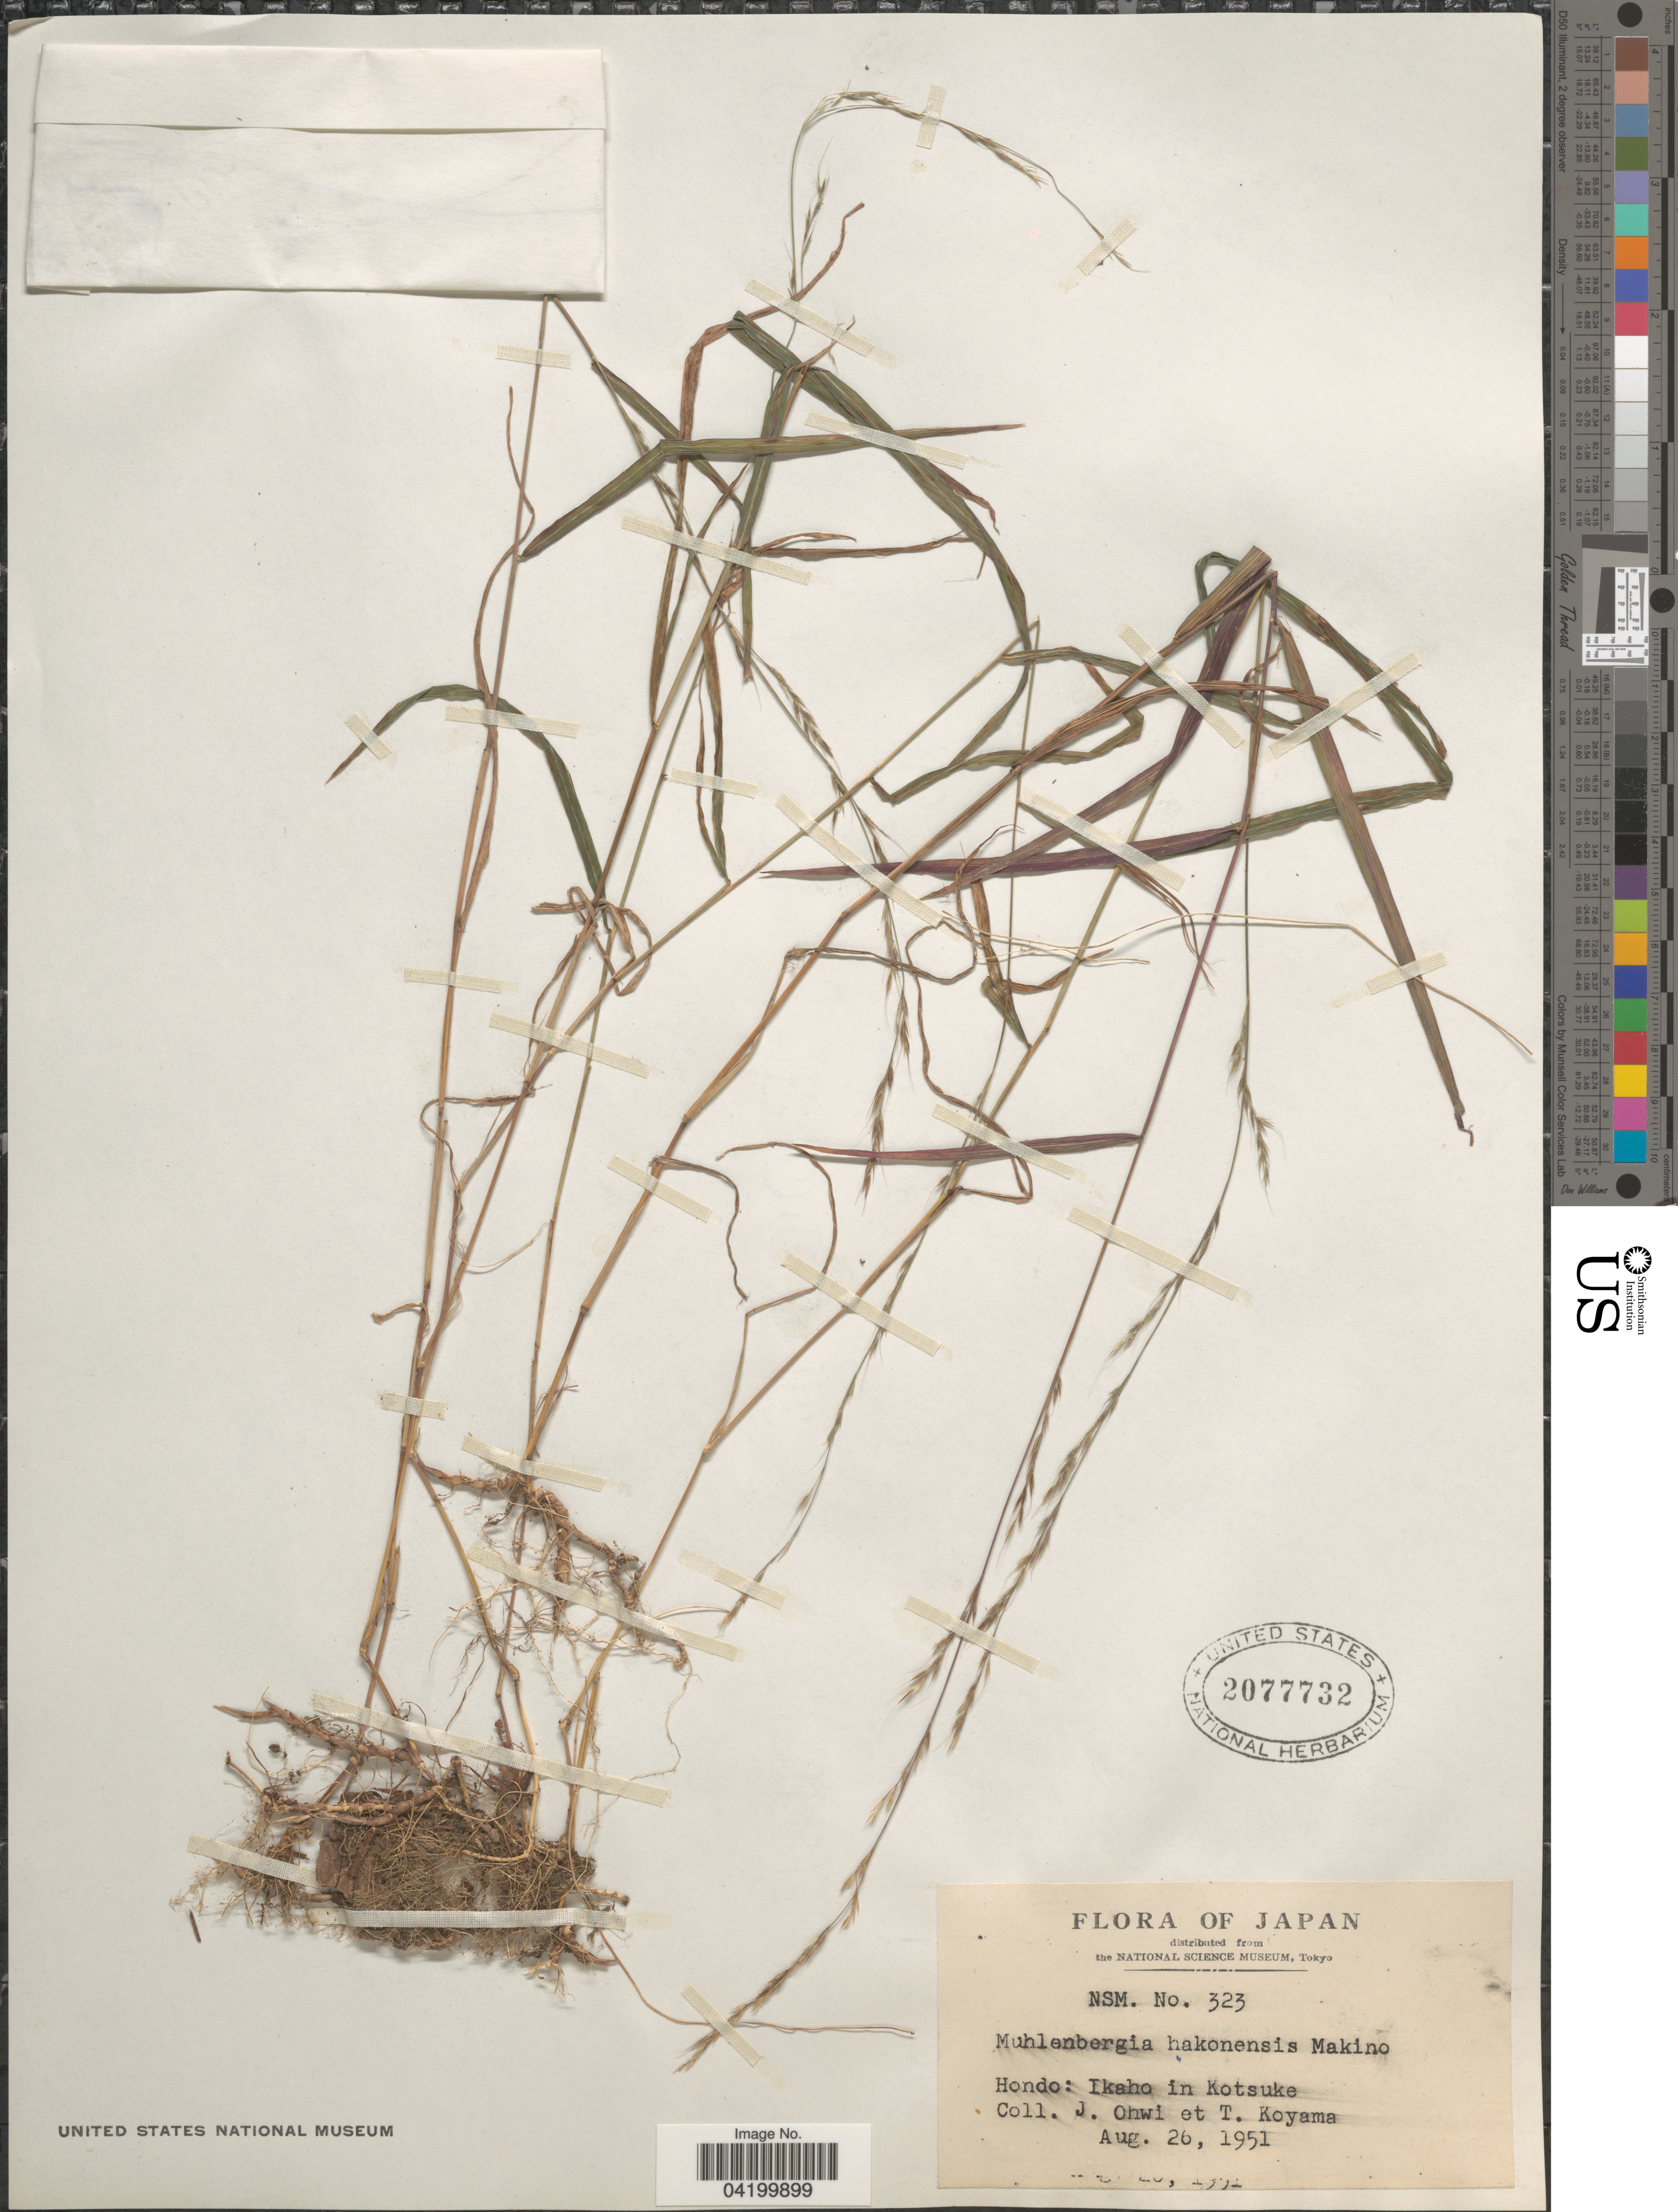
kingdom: Plantae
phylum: Tracheophyta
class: Liliopsida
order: Poales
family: Poaceae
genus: Muhlenbergia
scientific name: Muhlenbergia hakonensis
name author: (Hack.) Makino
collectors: J. Ohwi & T. Koyama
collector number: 323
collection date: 1951-08-26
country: Japan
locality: Hondo: Ikaho in Kotsuke.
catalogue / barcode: US 2077732